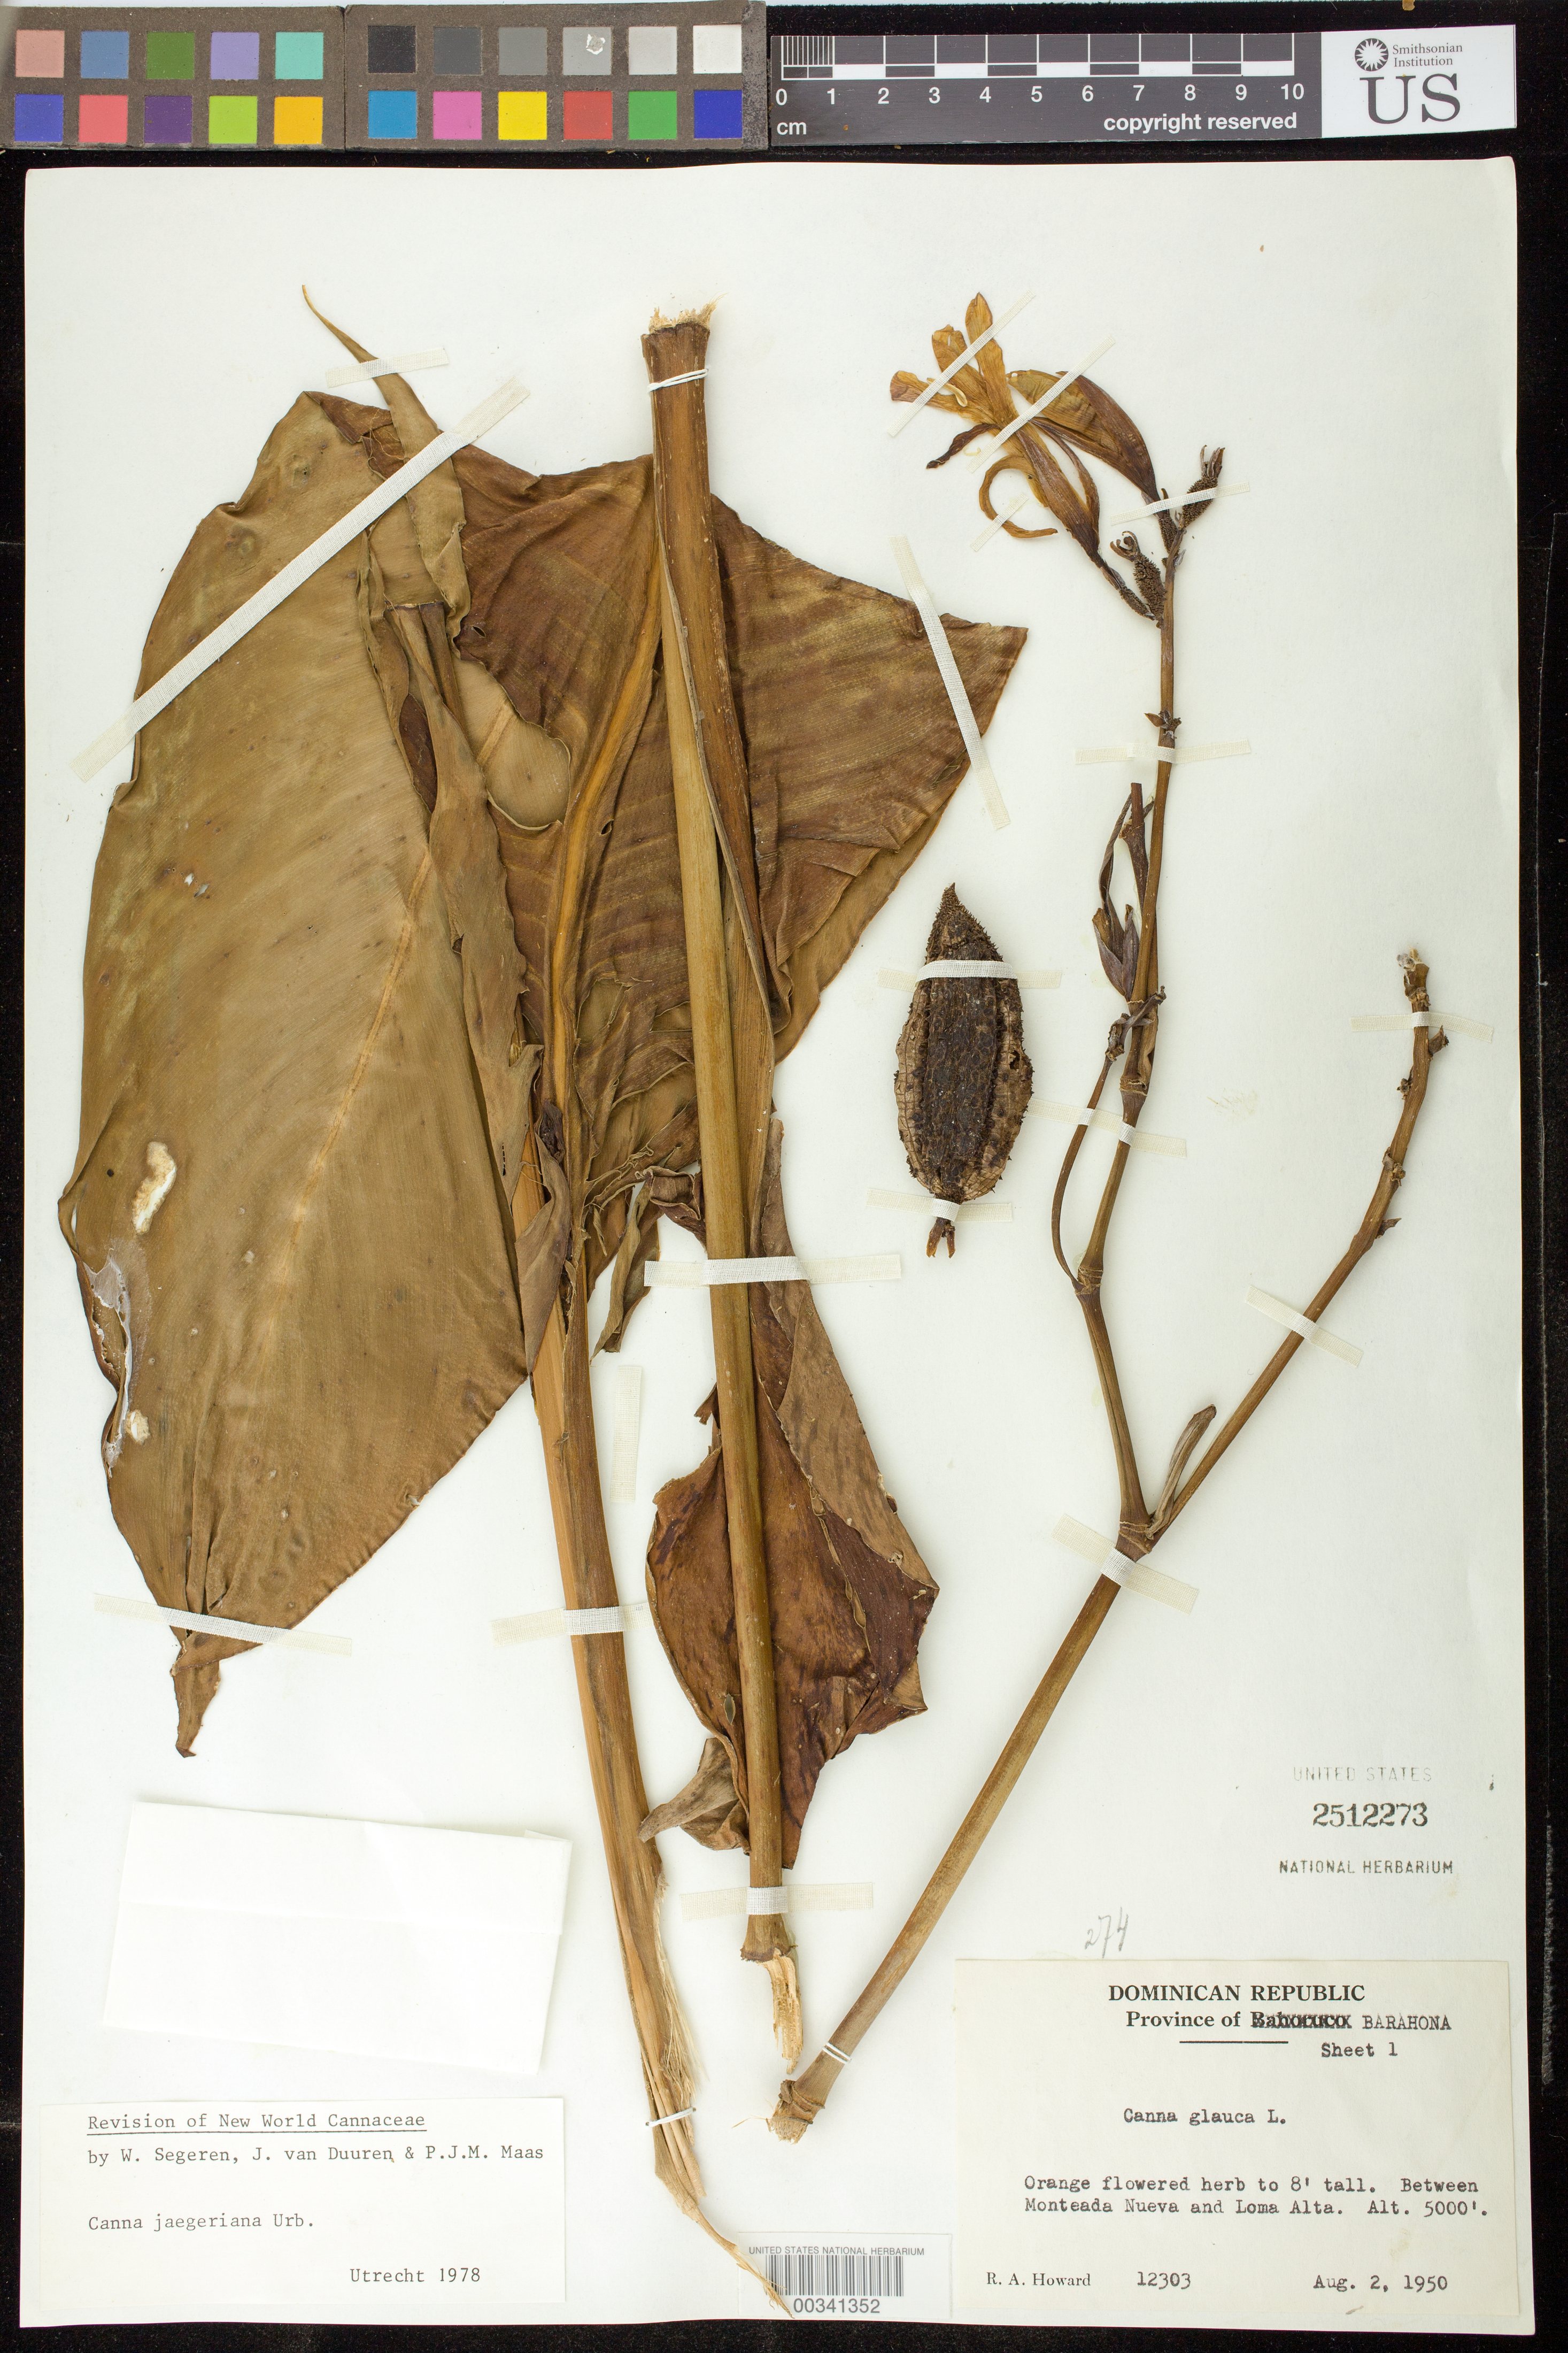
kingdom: Plantae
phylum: Tracheophyta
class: Liliopsida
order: Zingiberales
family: Cannaceae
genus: Canna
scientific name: Canna jaegeriana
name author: Urb.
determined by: Segeren, W.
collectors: R. A. Howard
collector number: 12303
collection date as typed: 02 Aug 1950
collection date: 1950-08-02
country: Dominican Republic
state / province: Barahona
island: Hispaniola Island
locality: Between monteada nueva and loma alta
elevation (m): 1524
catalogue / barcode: US 2512273